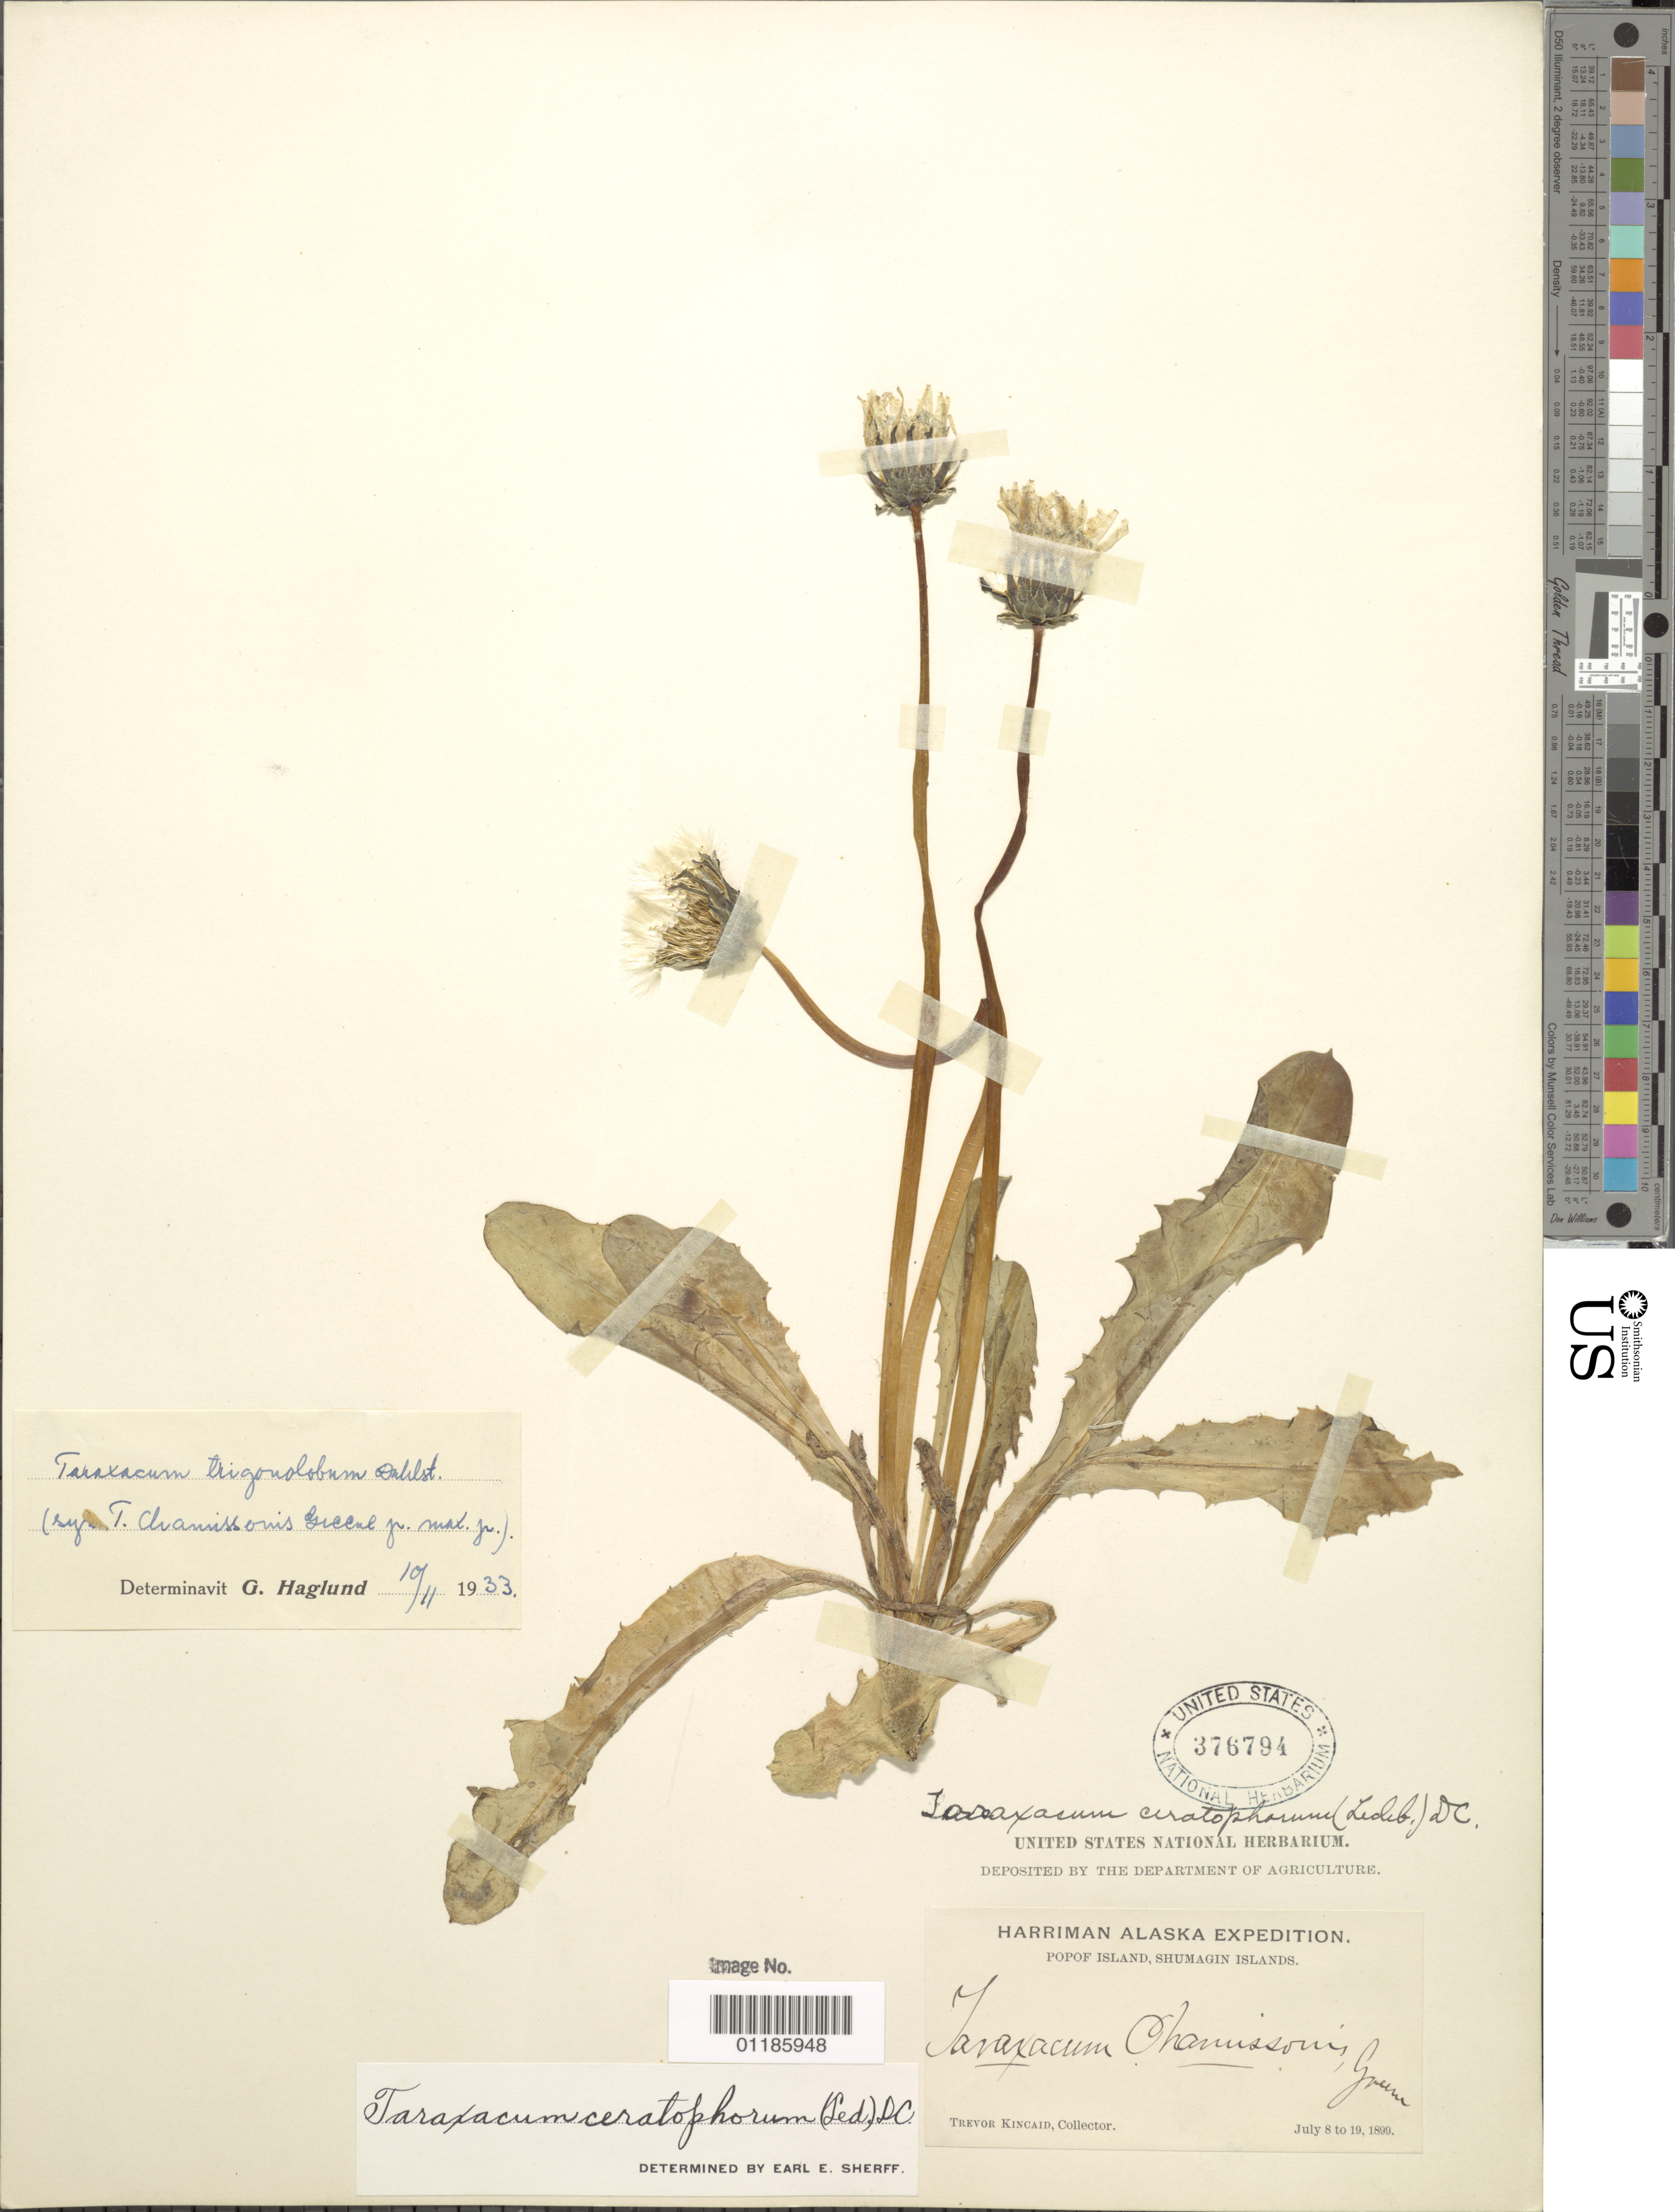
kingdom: Plantae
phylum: Tracheophyta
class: Magnoliopsida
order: Asterales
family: Asteraceae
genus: Taraxacum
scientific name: Taraxacum trigonolobum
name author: Dahlst.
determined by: Haglund, G.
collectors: T. C. Kincaid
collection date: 1899-07-08/1899-07-19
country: United States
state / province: Alaska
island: Popof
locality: Popof Island.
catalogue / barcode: US 376794